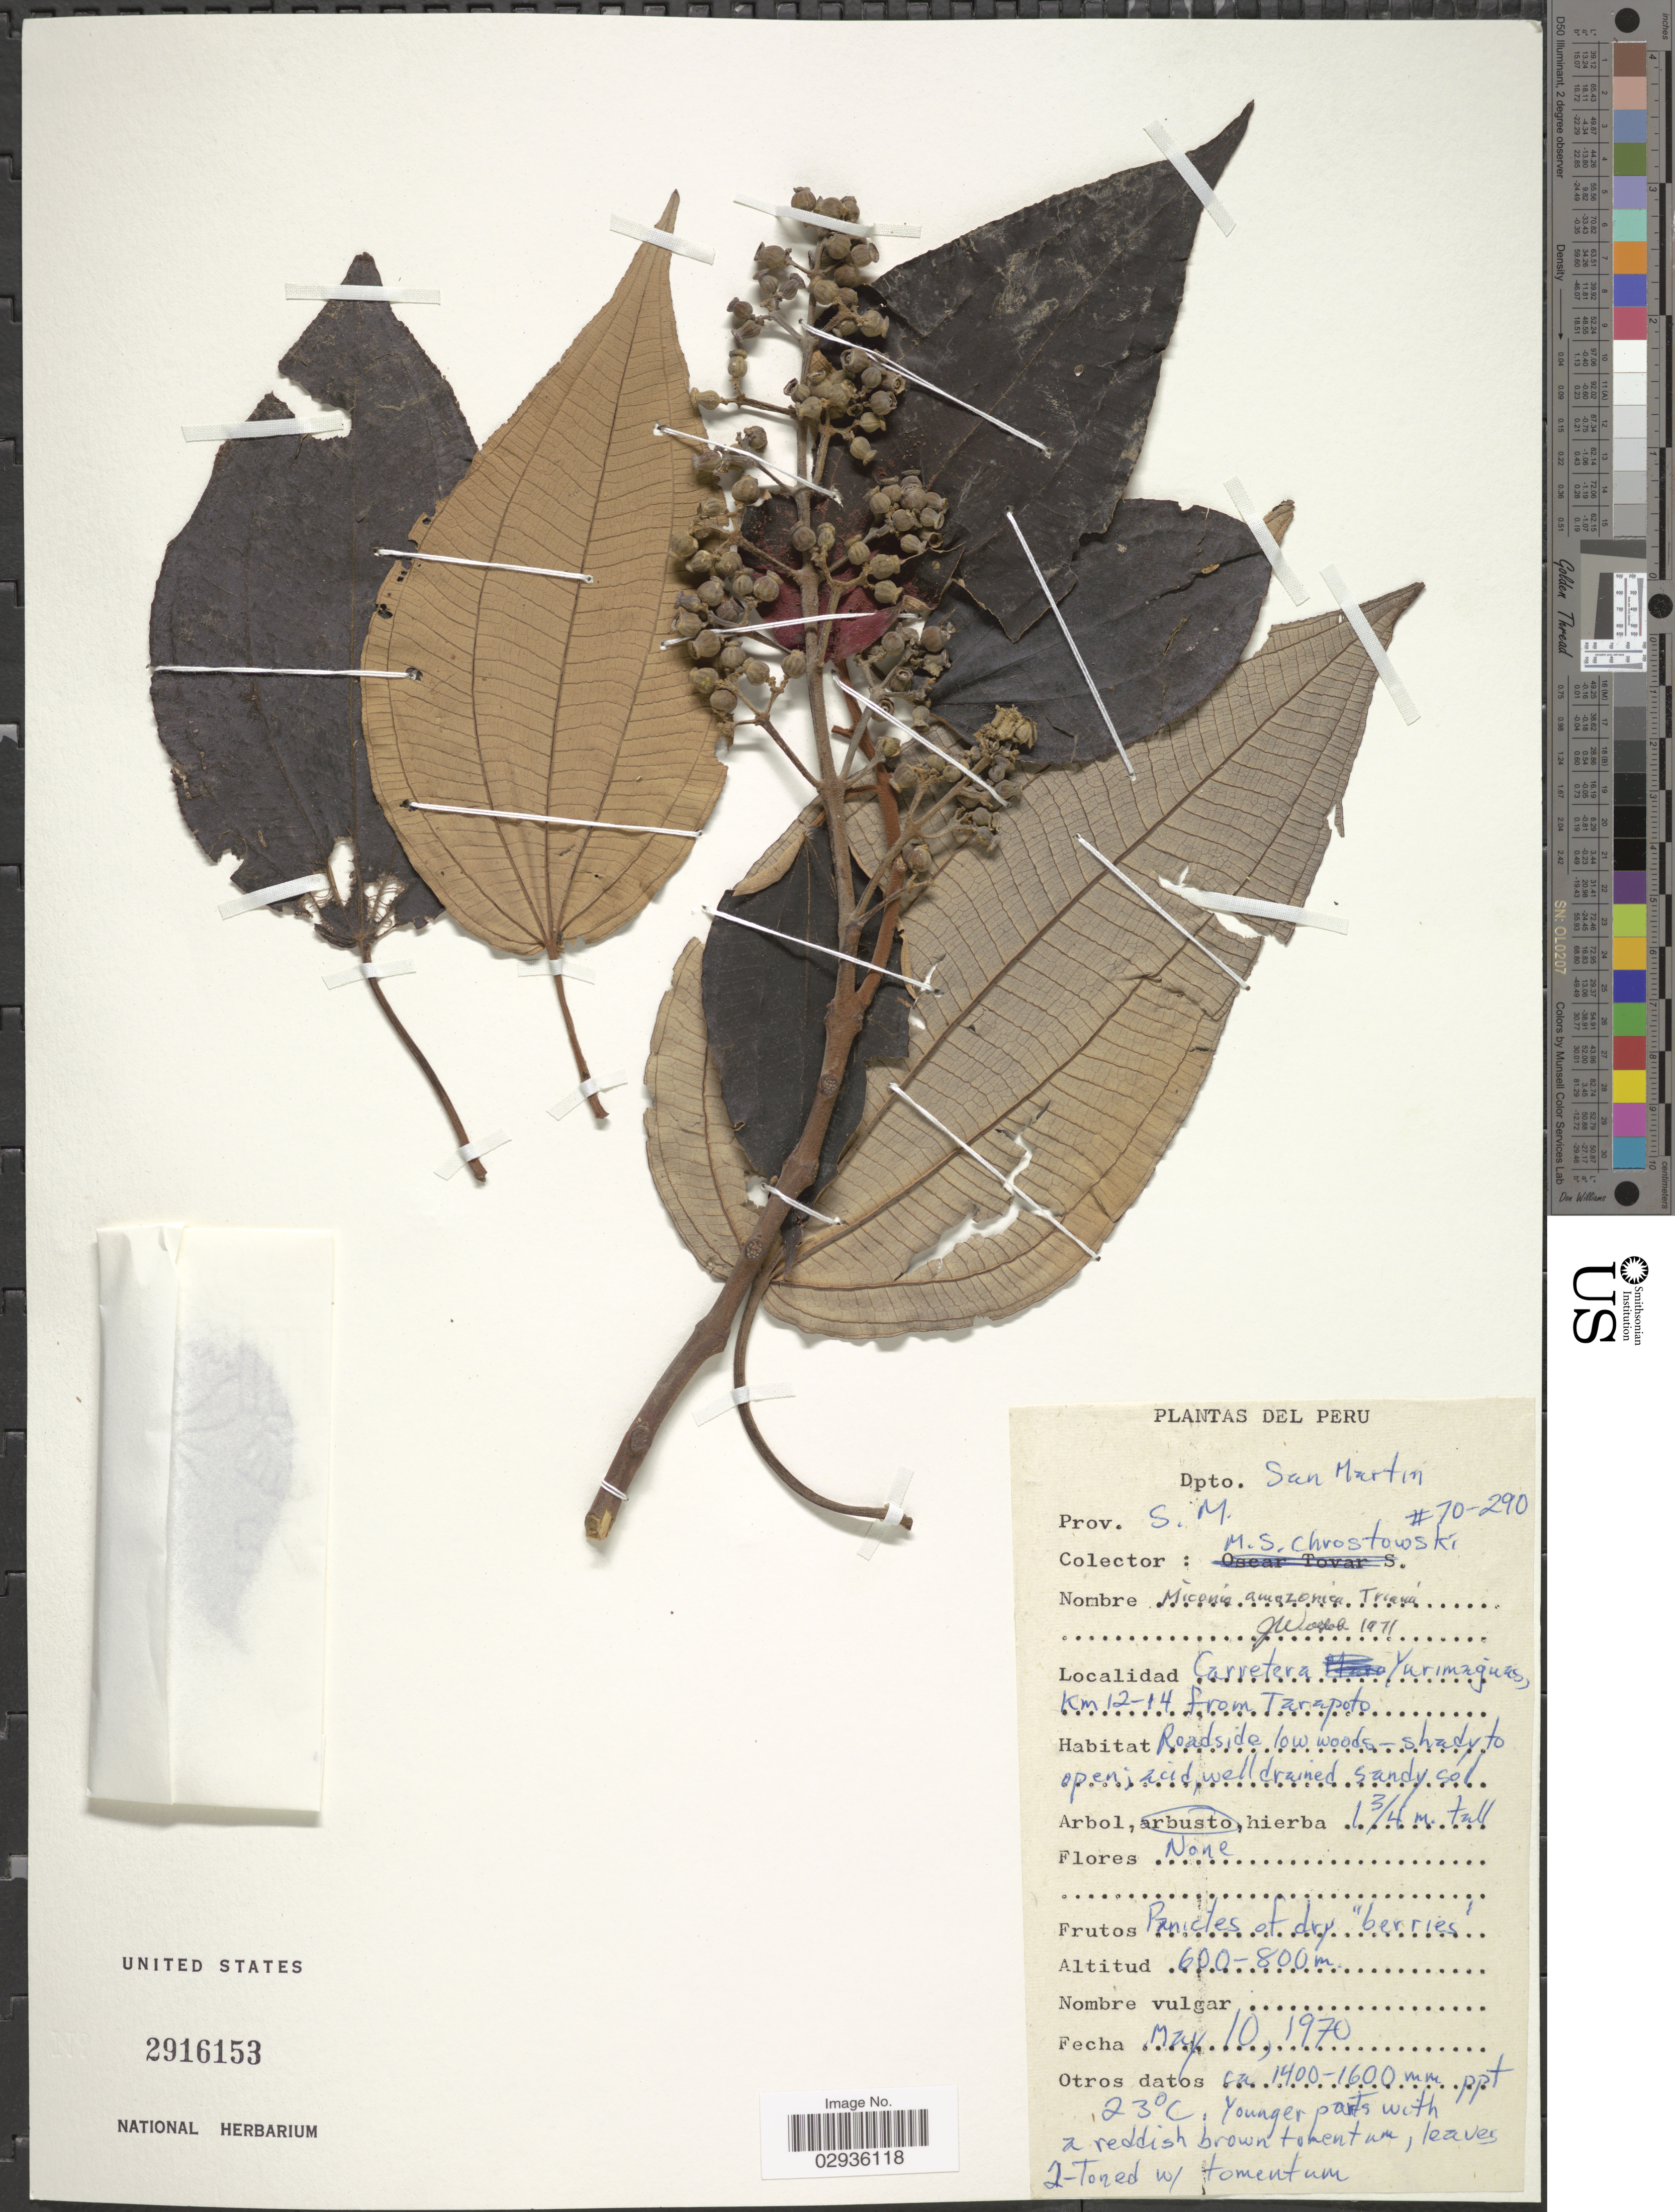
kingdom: Plantae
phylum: Tracheophyta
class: Magnoliopsida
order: Myrtales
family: Melastomataceae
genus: Miconia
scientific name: Miconia amazonica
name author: Triana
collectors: M. Chrostowski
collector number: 70-290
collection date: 1970-05-10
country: Peru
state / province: San Martín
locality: Dpto. San Martin, Prov. S. M. Carretera Yurimaguas, Km 12-14 from Tarapoto.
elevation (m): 600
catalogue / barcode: US 2916153